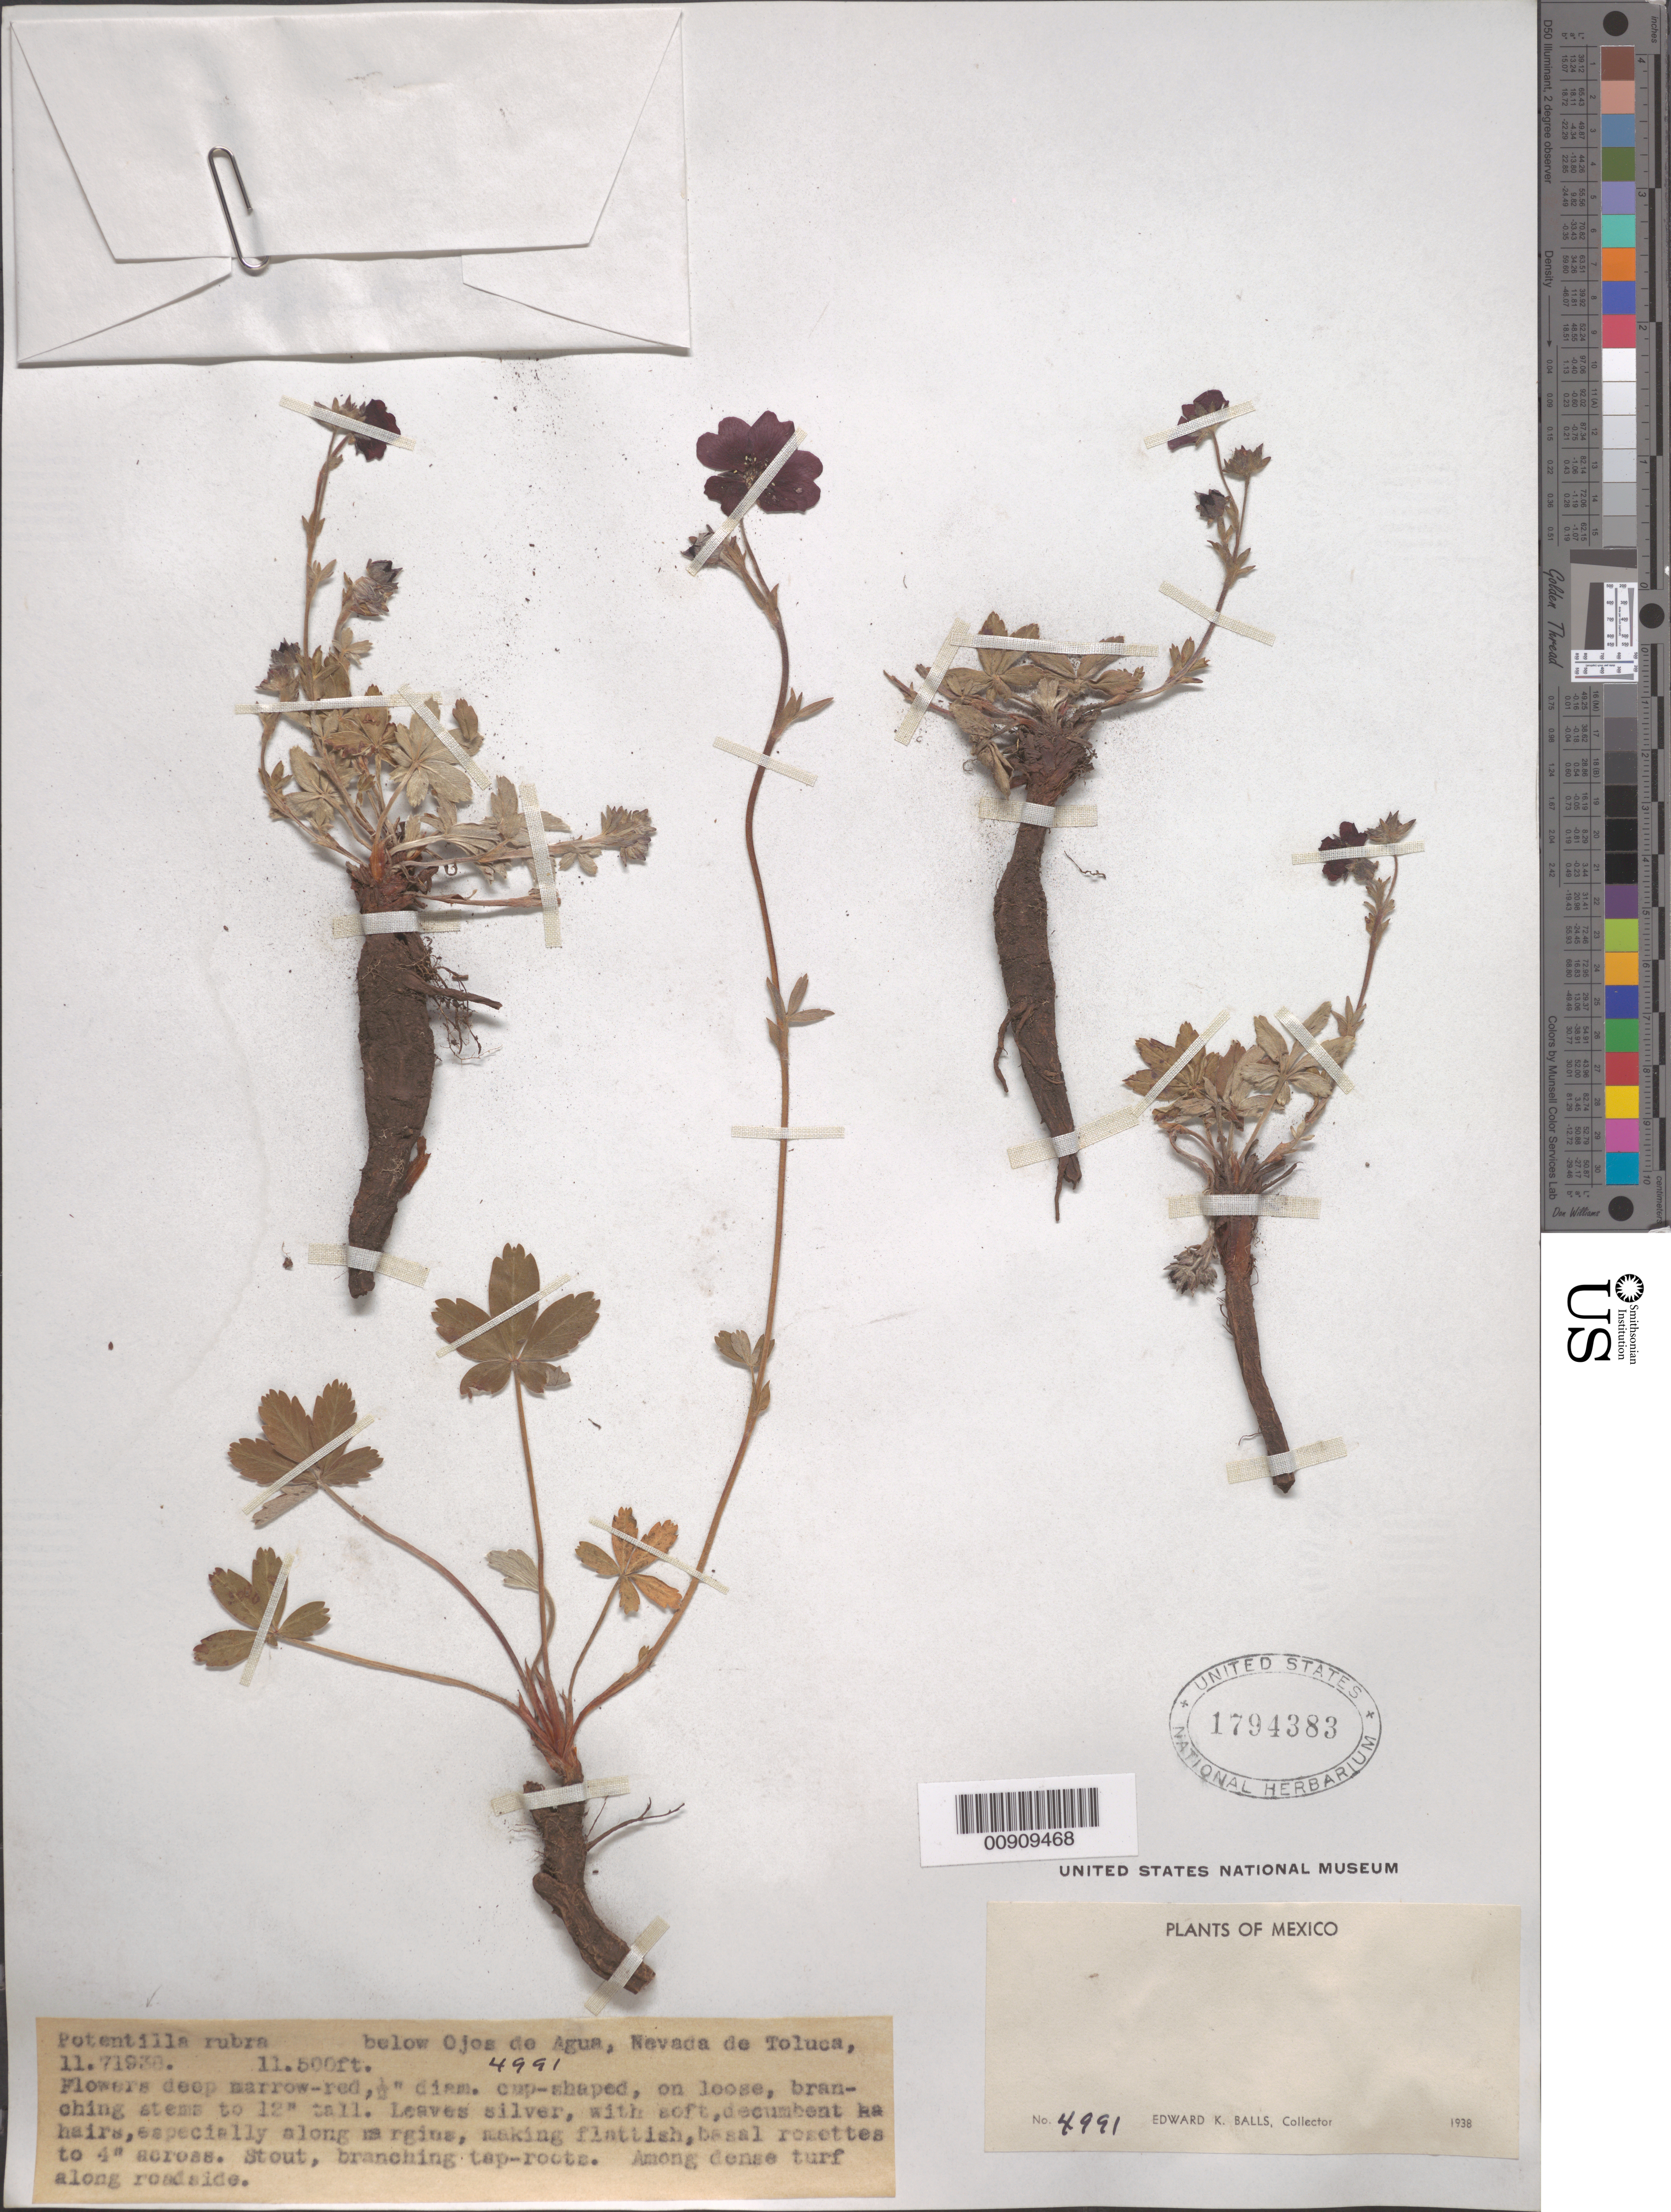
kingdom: Plantae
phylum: Tracheophyta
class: Magnoliopsida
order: Rosales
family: Rosaceae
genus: Potentilla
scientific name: Potentilla rubra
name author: Willd. ex Schltdl.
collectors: E. K. Balls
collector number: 4991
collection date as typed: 11 Jul 1938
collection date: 1938-07-11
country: Mexico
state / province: México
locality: Below Ojos de Agua, Nevada [sic] de Toluca.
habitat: Among dense turf along roadside.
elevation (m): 3505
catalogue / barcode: US 1794383